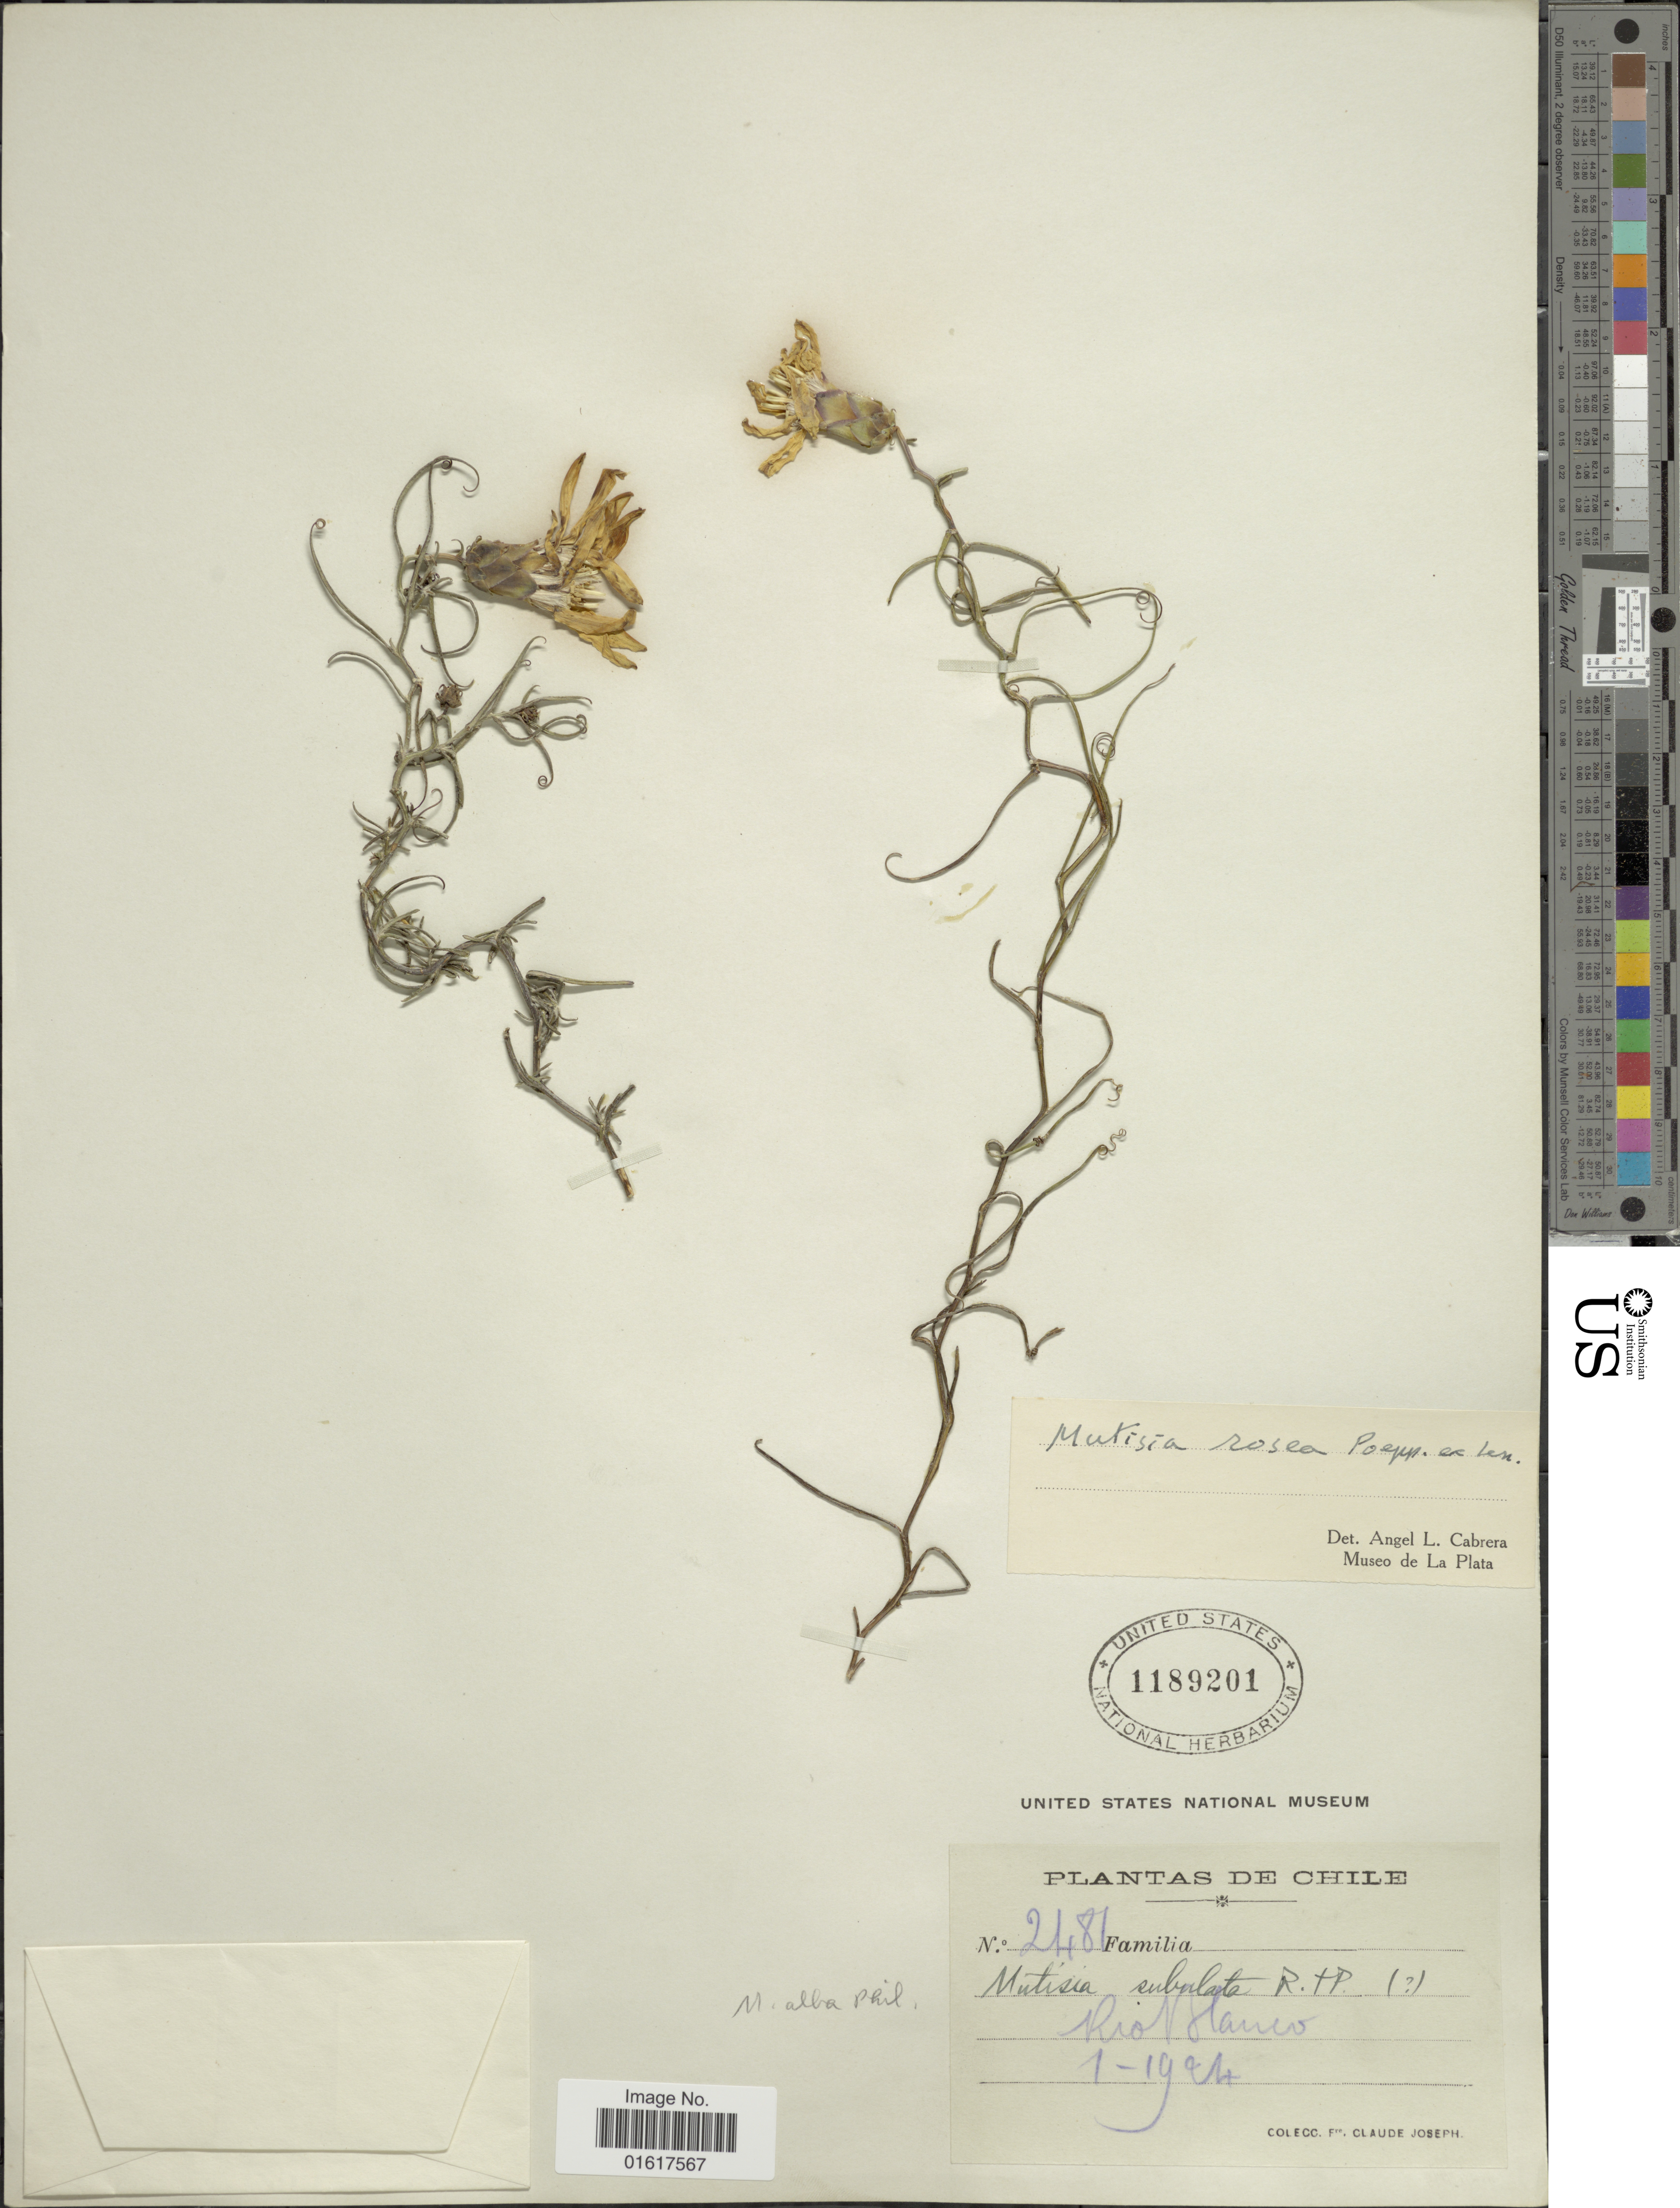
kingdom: Plantae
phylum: Tracheophyta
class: Magnoliopsida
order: Asterales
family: Asteraceae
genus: Mutisia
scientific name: Mutisia rosea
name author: Poepp. ex Less.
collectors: Bro. Claude-Joseph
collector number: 2481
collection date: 1924-01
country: Chile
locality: Rio Blanco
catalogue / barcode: US 1189201